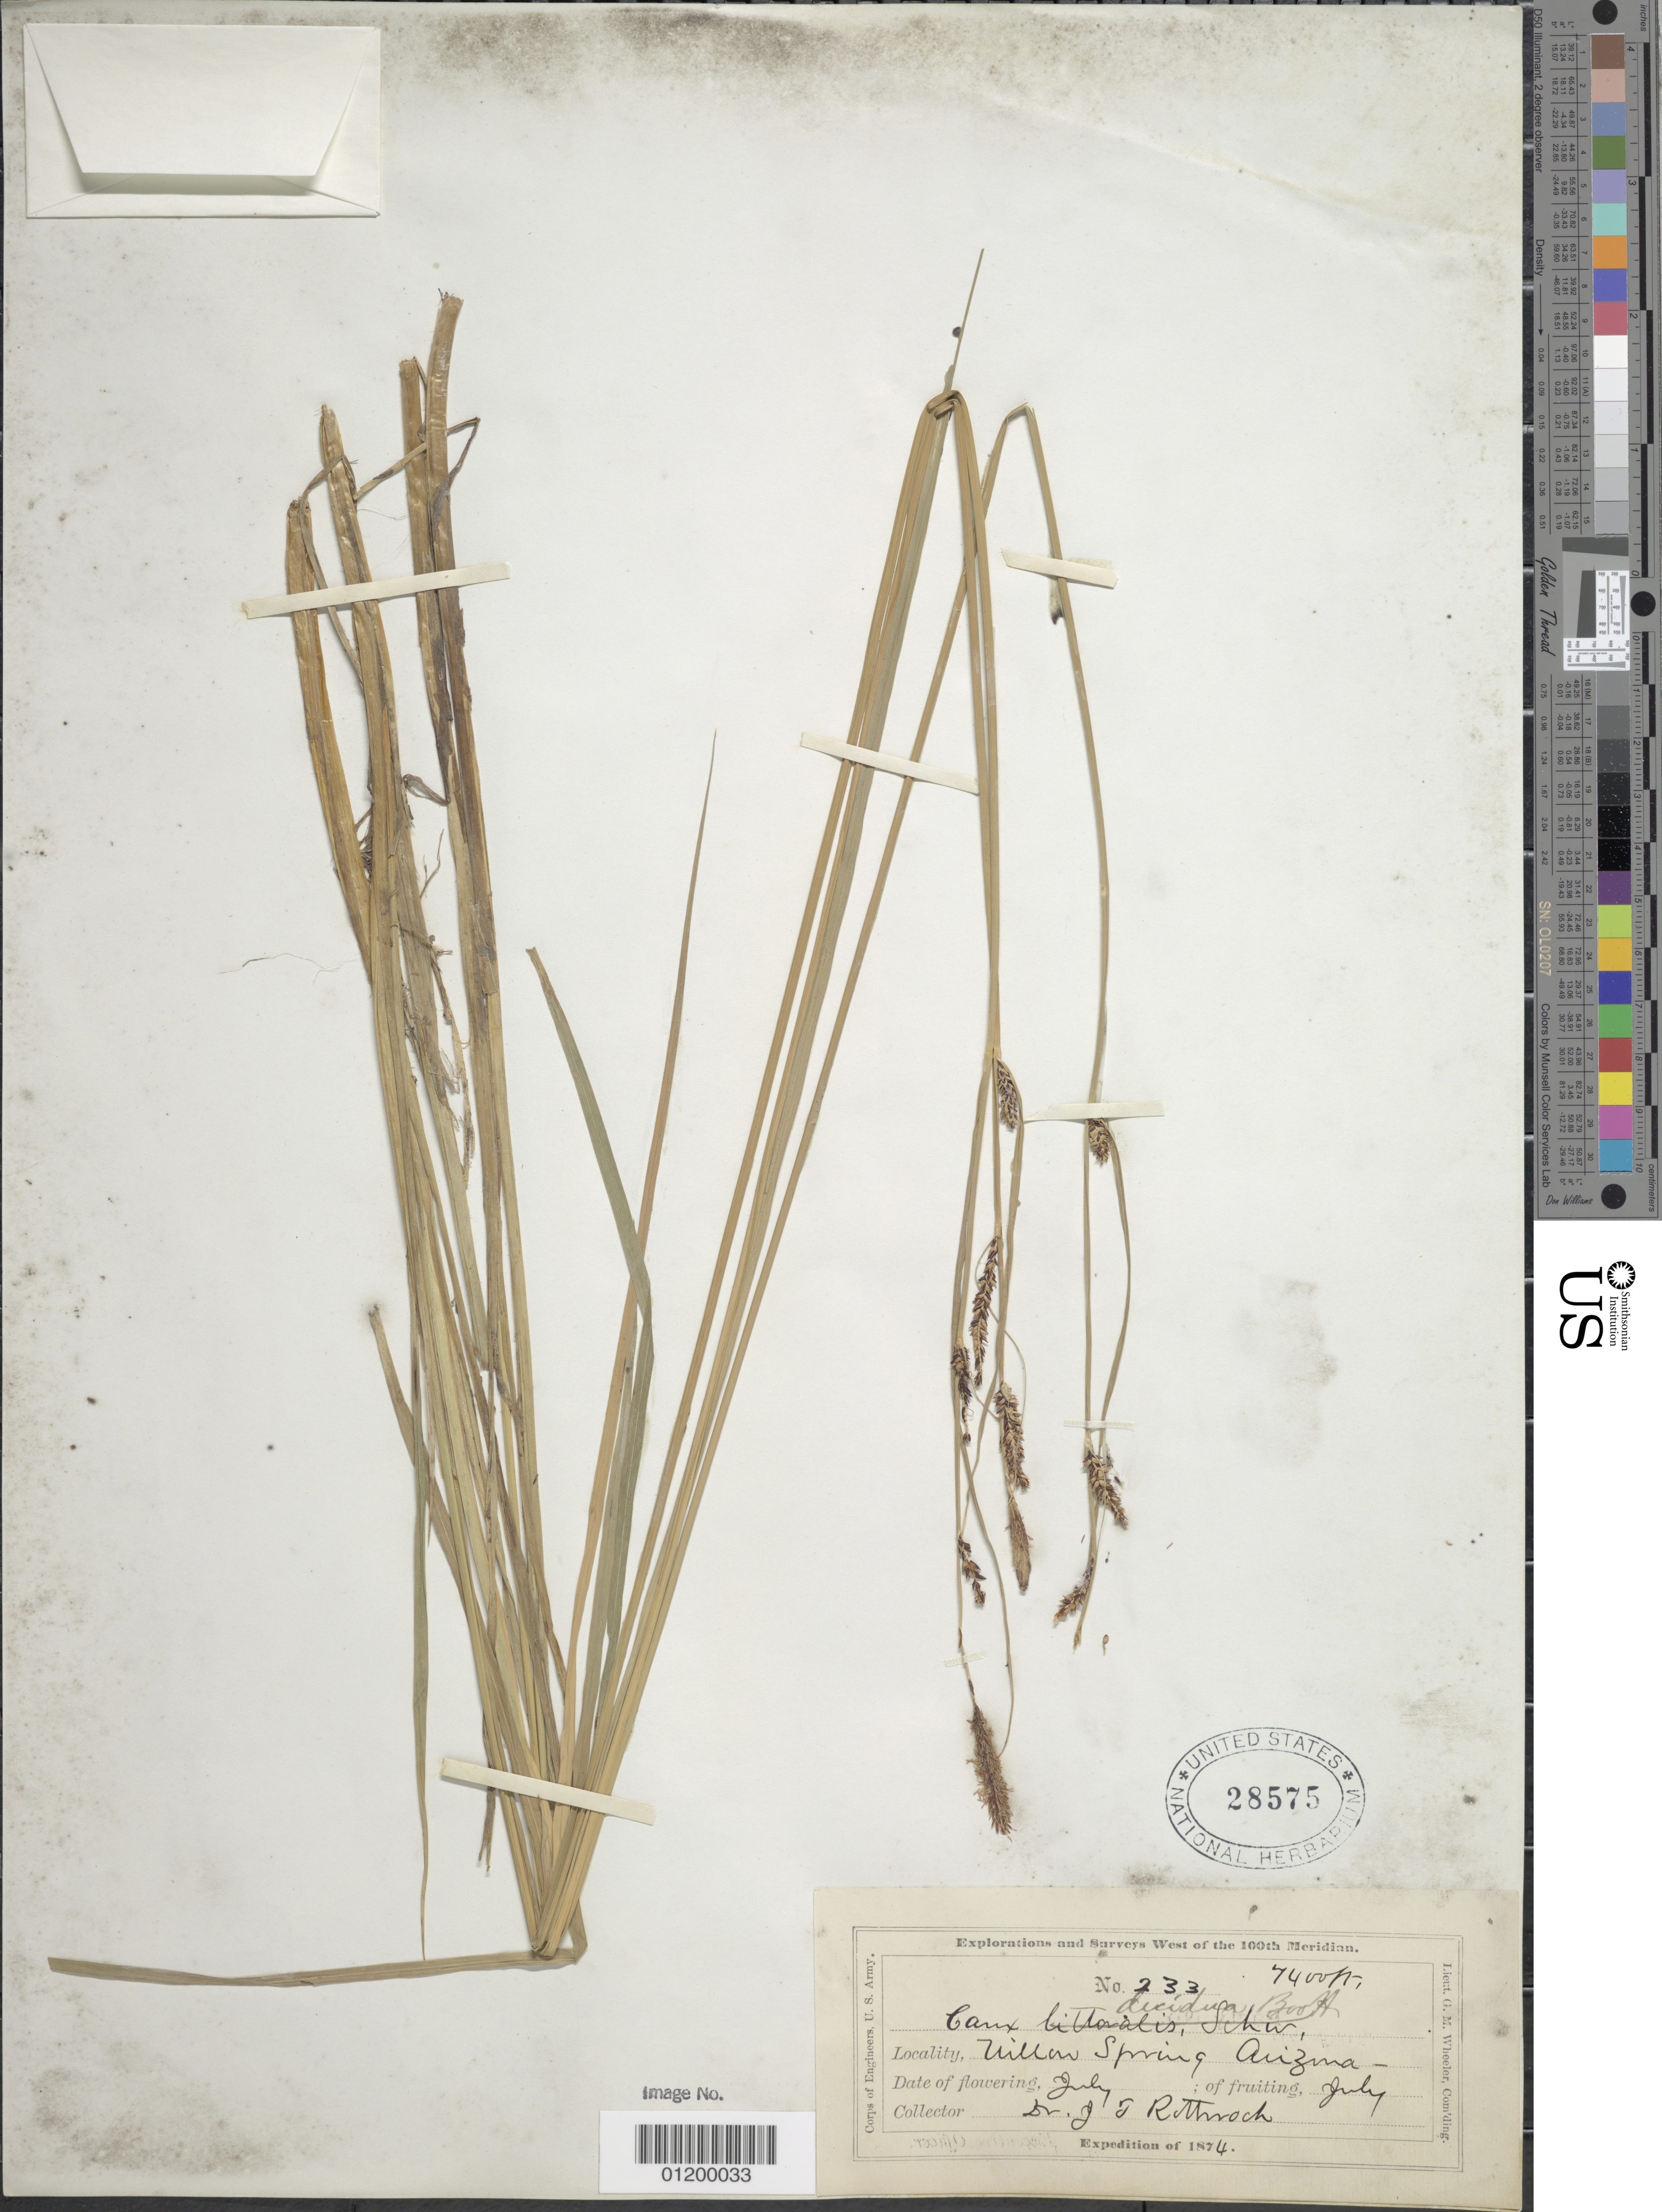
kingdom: Plantae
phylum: Tracheophyta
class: Liliopsida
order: Poales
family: Cyperaceae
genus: Carex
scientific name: Carex decidua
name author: Boott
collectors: J. T. Rothrock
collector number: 233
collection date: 1874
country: United States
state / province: Arizona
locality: Willow Springs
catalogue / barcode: US 28575